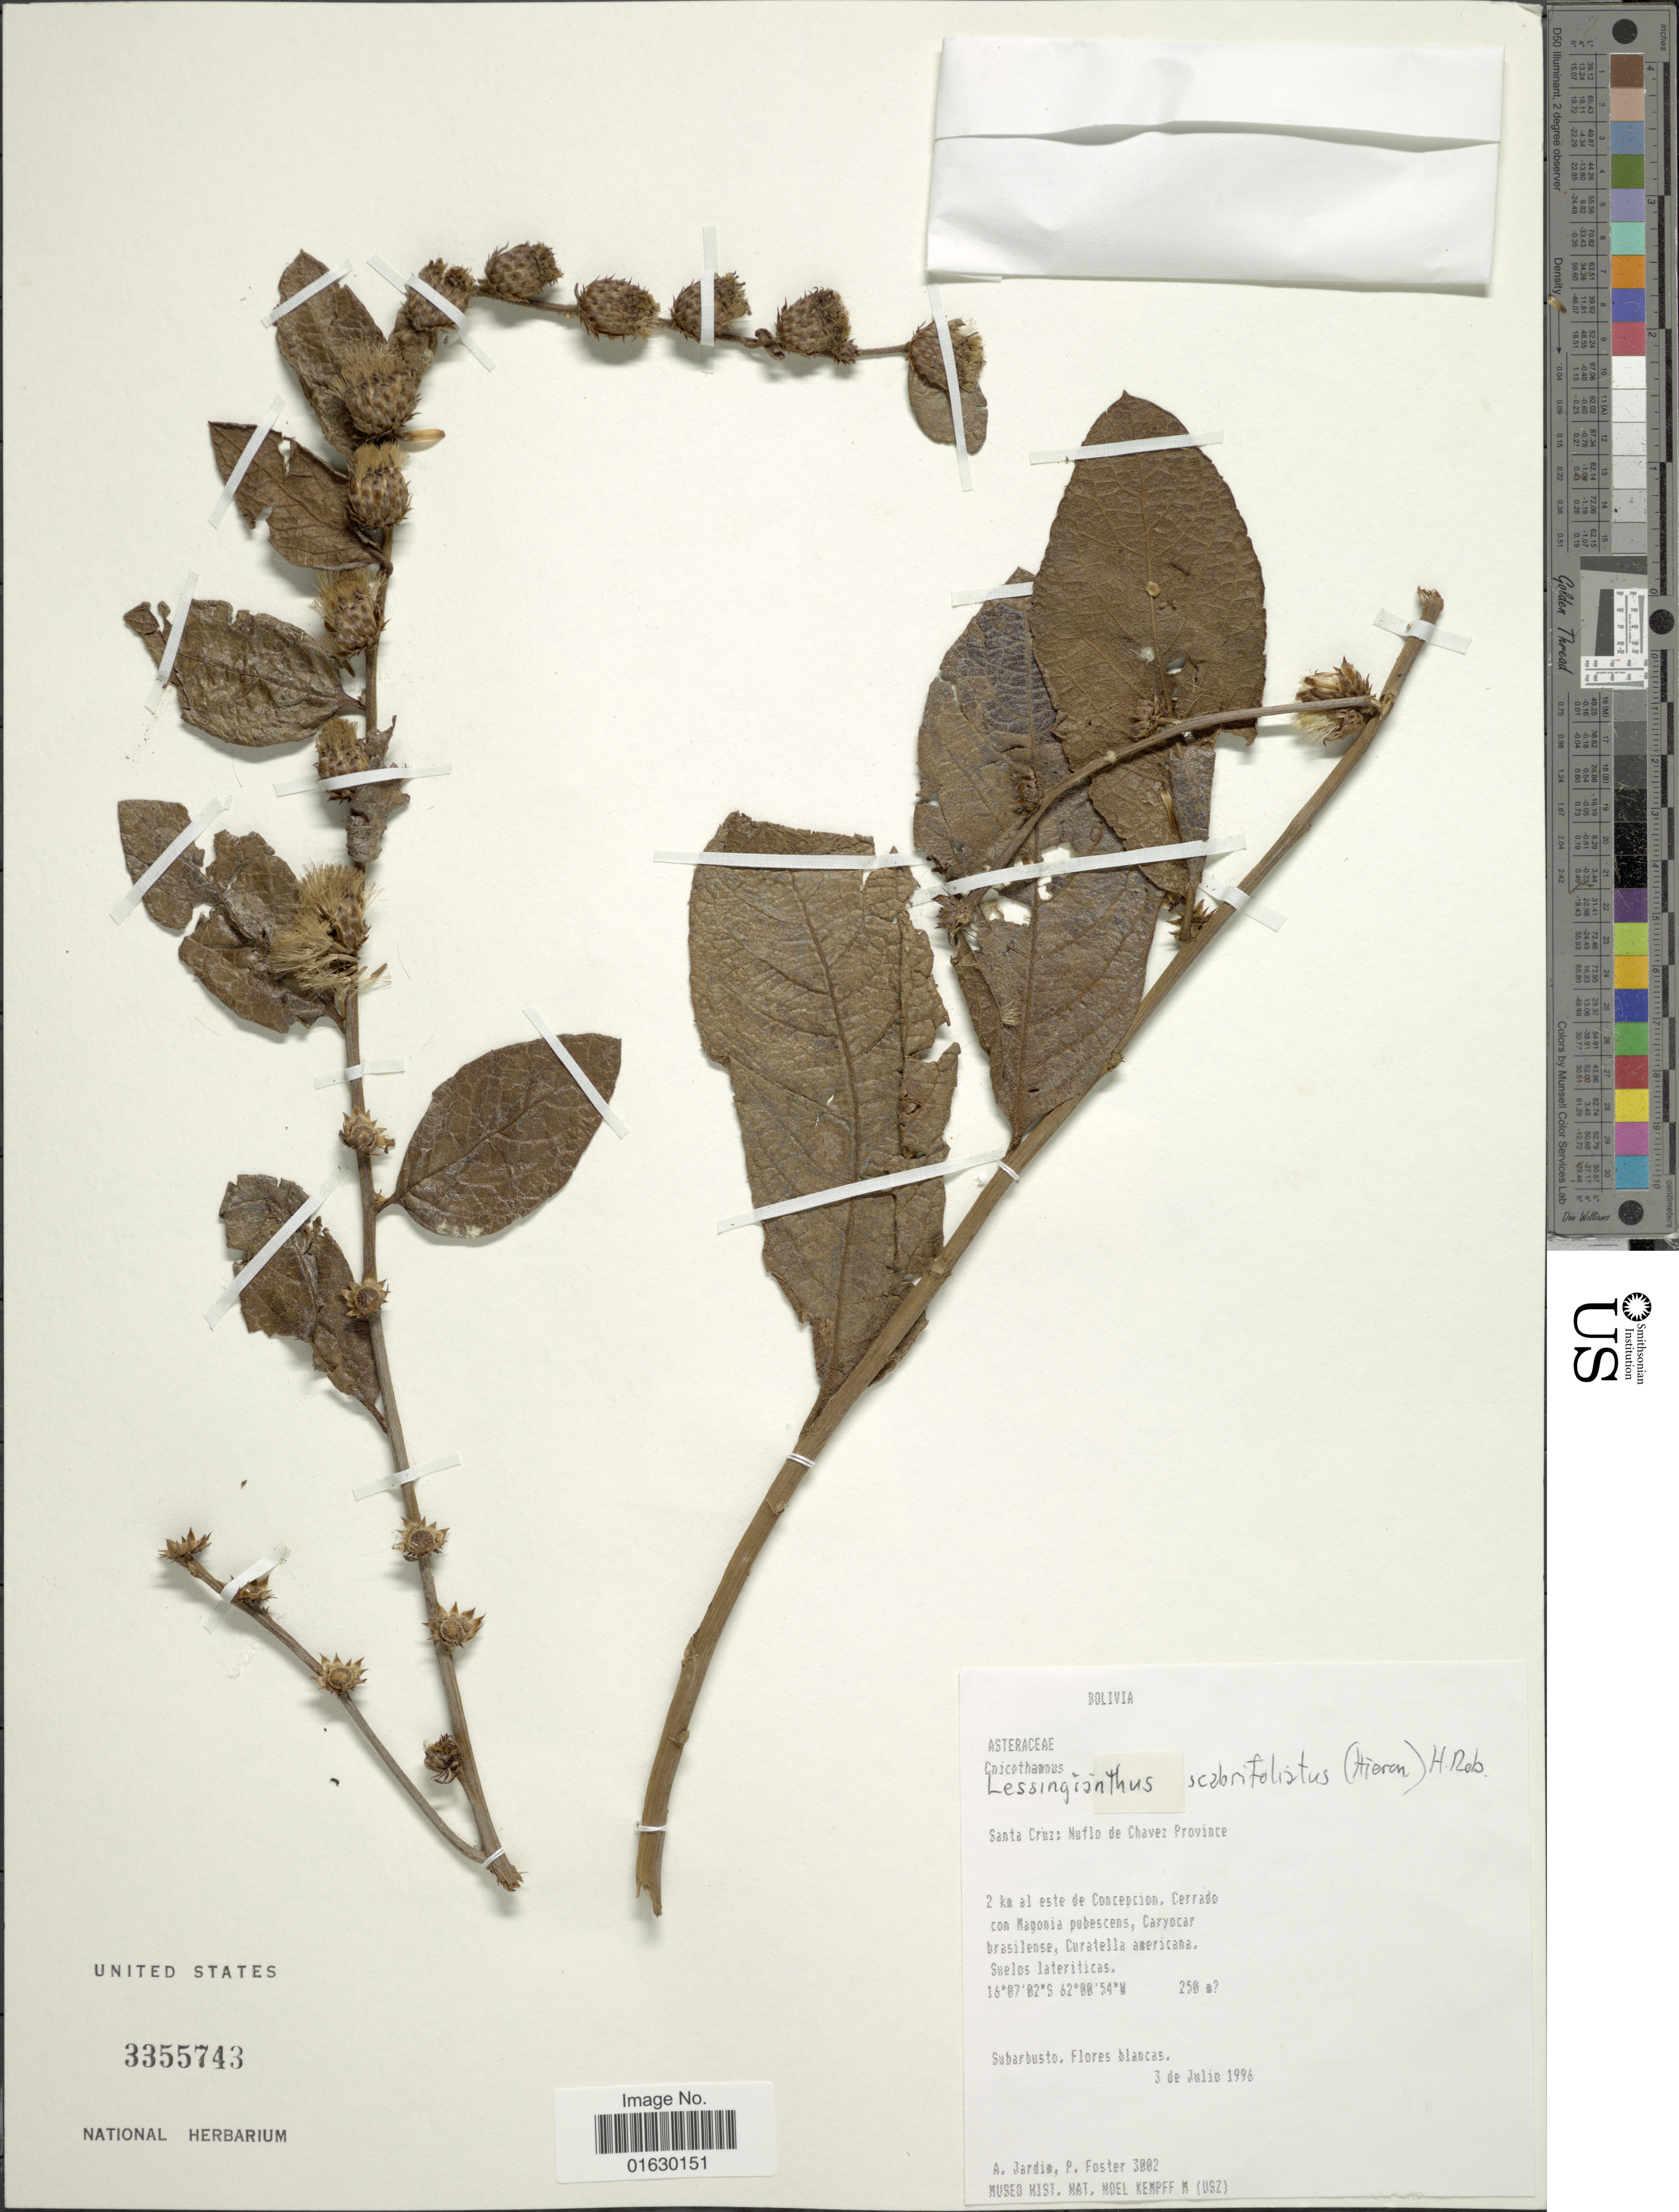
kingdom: Plantae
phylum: Tracheophyta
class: Magnoliopsida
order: Asterales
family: Asteraceae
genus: Lessingianthus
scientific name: Lessingianthus scabrifoliatus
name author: (Hieron.) H. Rob.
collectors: A. Jardim & P. Foster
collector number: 3002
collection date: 1996-07-03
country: Bolivia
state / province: Santa Cruz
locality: Santa Cruz, Nuflo de Chavez Province, 2 km al este de Concepcion, Cerrado con Magonia pubescens, Caryocar brasilense, Curatella americana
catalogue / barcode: US 3355743